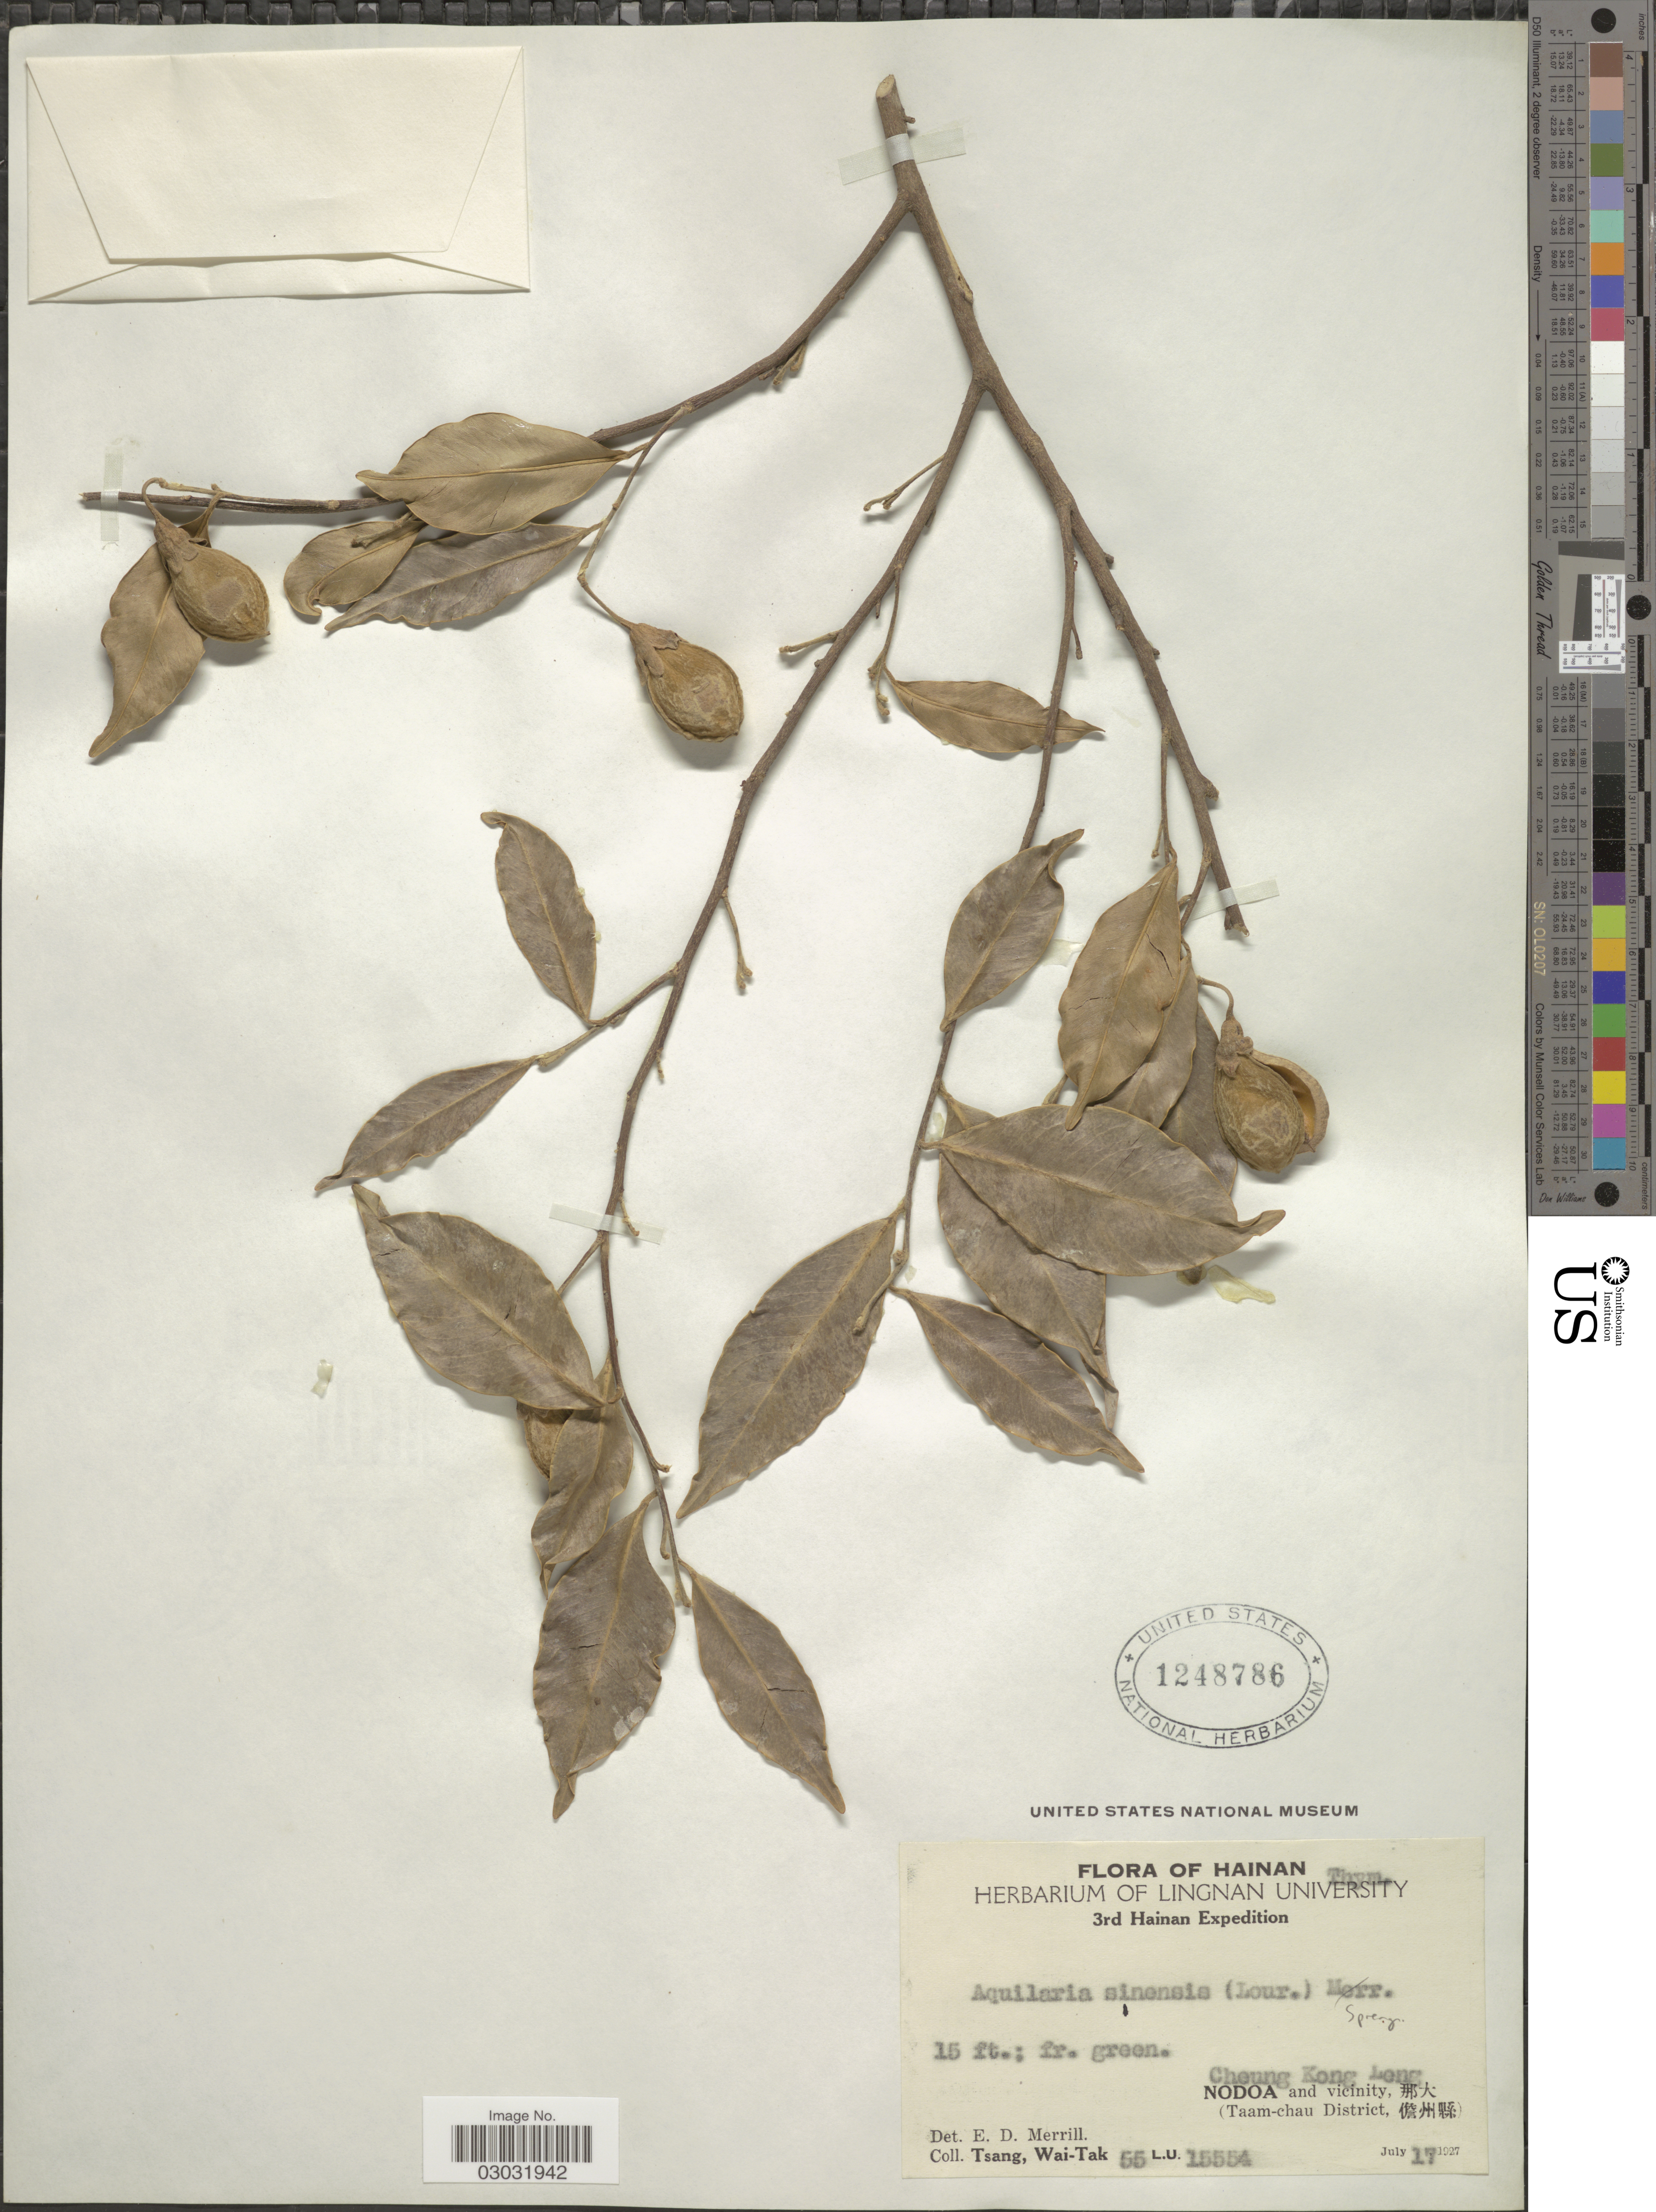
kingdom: Plantae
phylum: Tracheophyta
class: Magnoliopsida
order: Malvales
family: Thymelaeaceae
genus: Aquilaria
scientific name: Aquilaria sinensis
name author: (Lour.) Spreng.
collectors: W. T. Tsang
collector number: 55L.U.15554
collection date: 1927-07-17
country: China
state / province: Hainan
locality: hungKong Leng. Nodoa and vicinity, (Taam-chau District)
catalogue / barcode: US 1248786